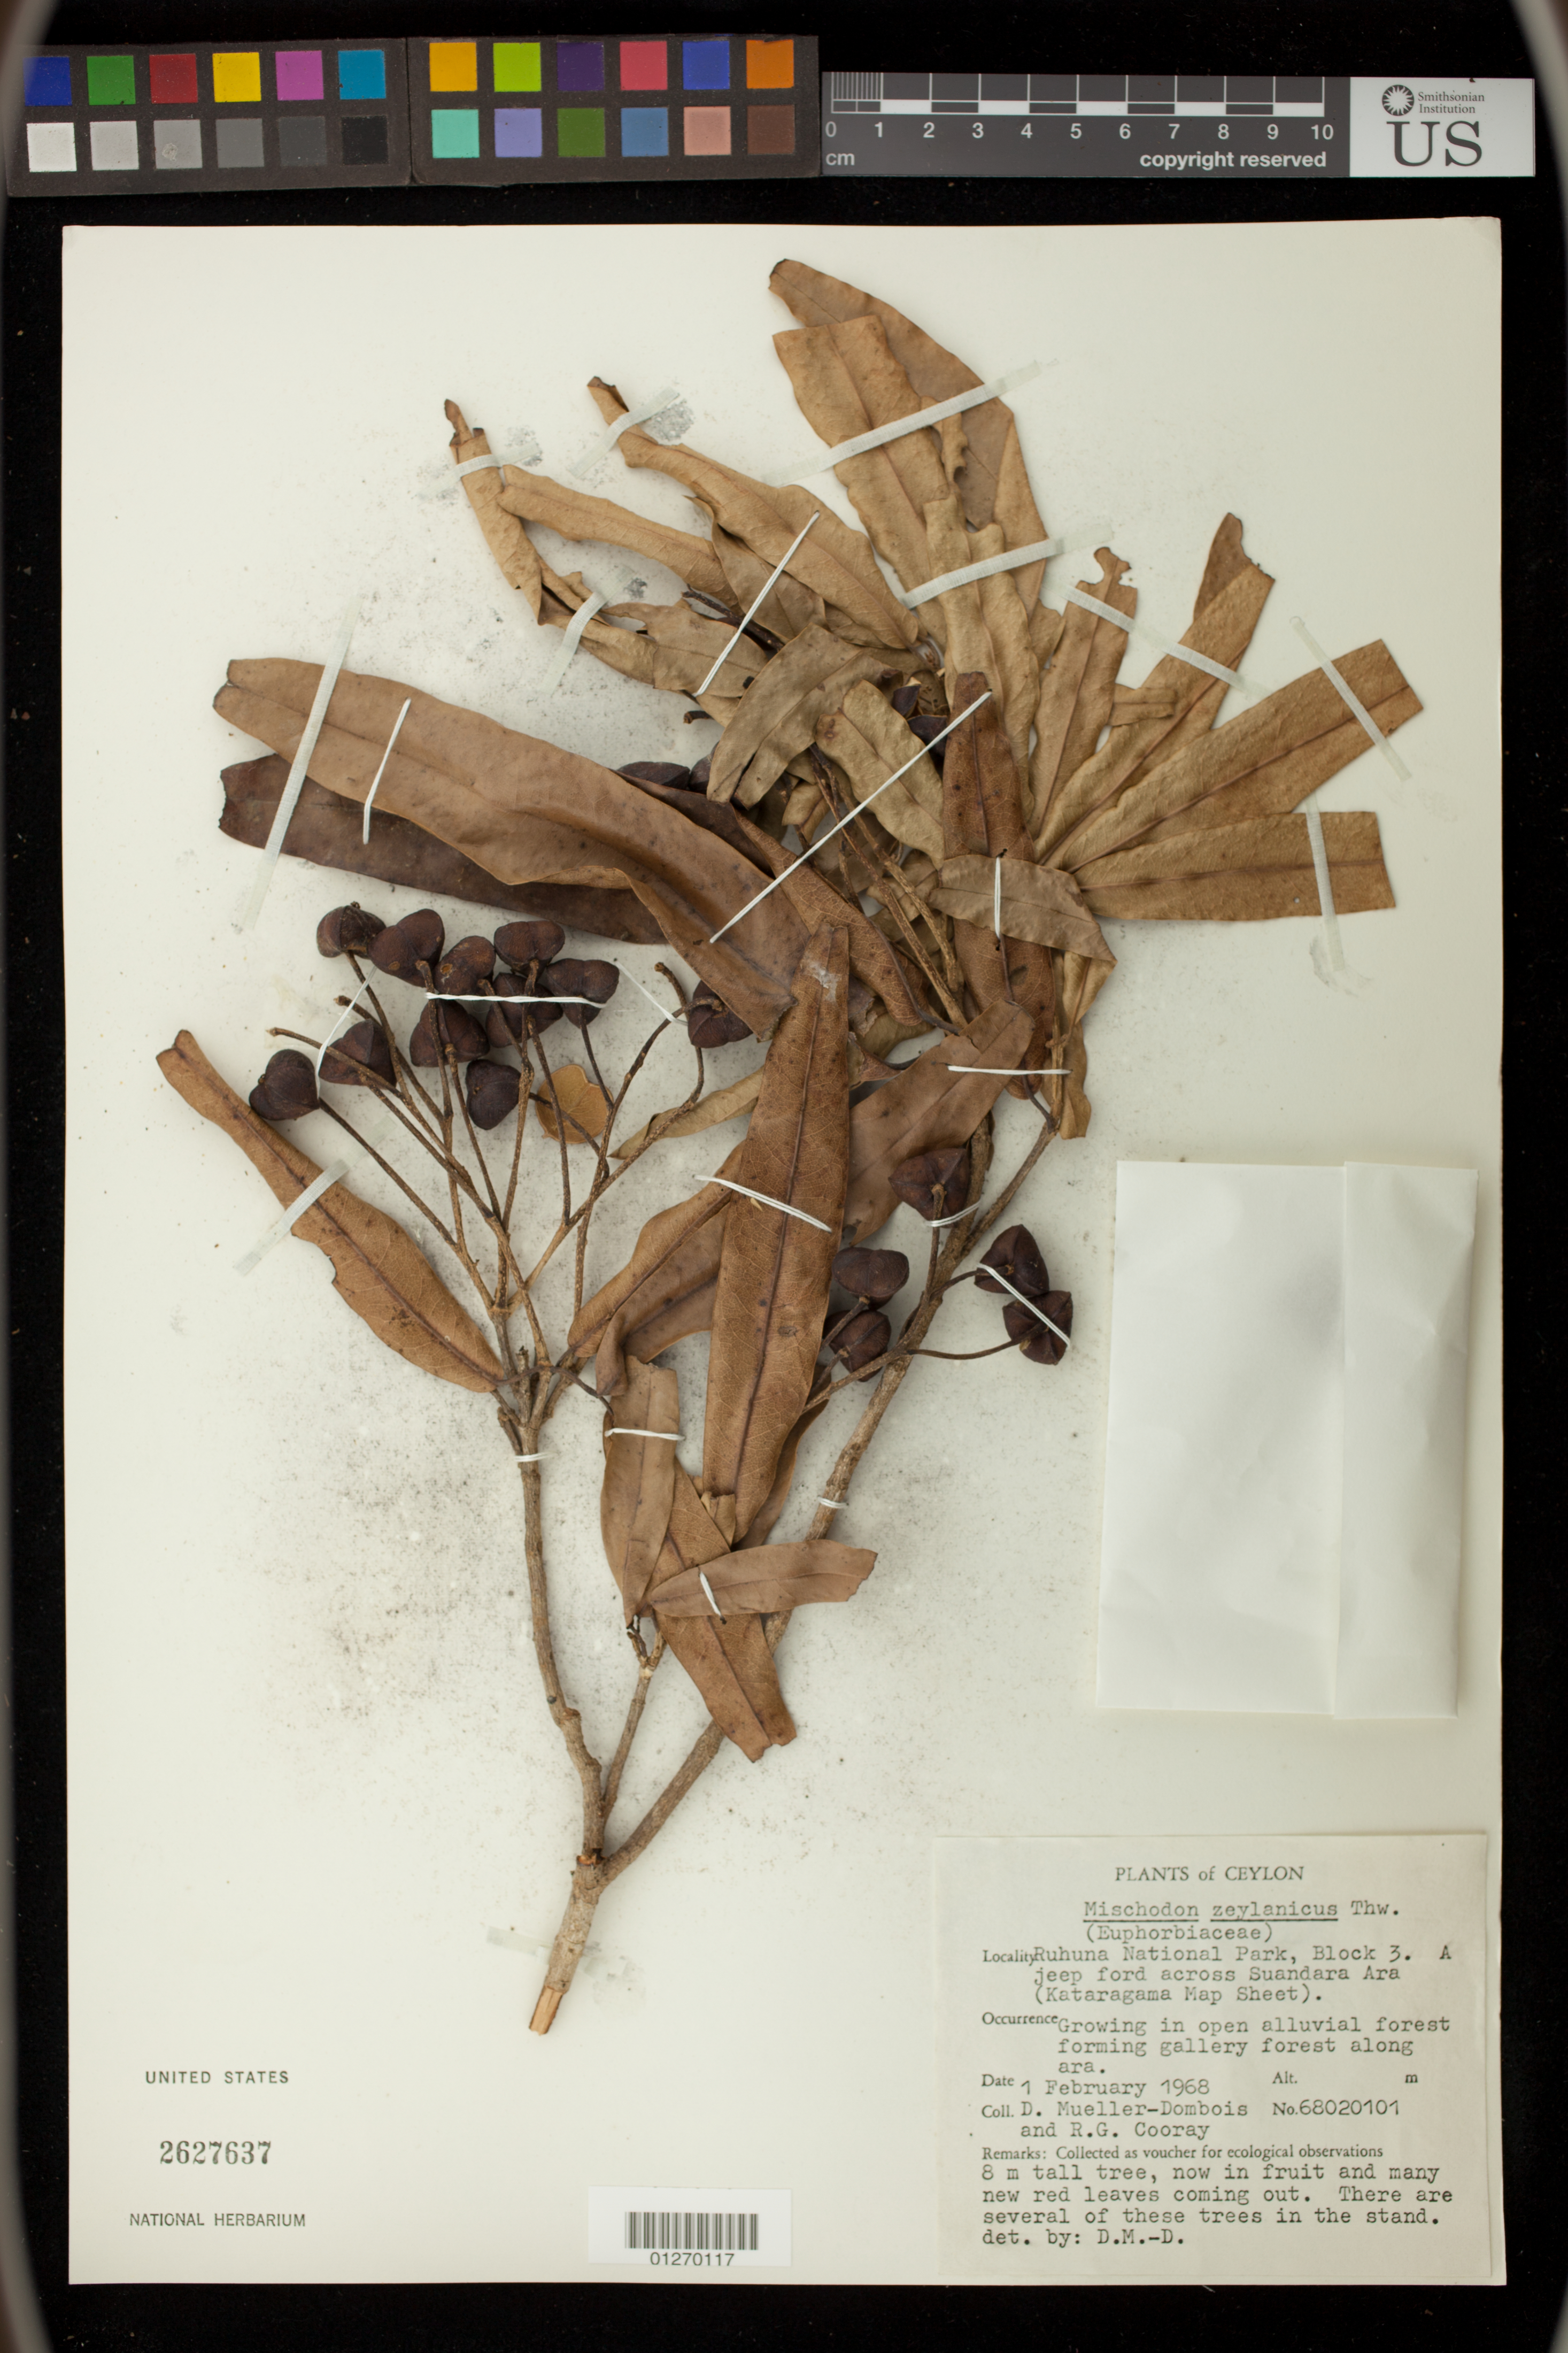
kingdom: Plantae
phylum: Tracheophyta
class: Magnoliopsida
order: Malpighiales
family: Picrodendraceae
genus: Mischodon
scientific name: Mischodon zeylanicus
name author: Thwaites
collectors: D. Mueller-Dombois & R. Cooray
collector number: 68020101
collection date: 1968-02-01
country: Sri Lanka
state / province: Southern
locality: Ruhuna National Park, Block 3. A jeep ford across Suandara Ara (Kataragama Map Sheet)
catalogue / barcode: US 2627637